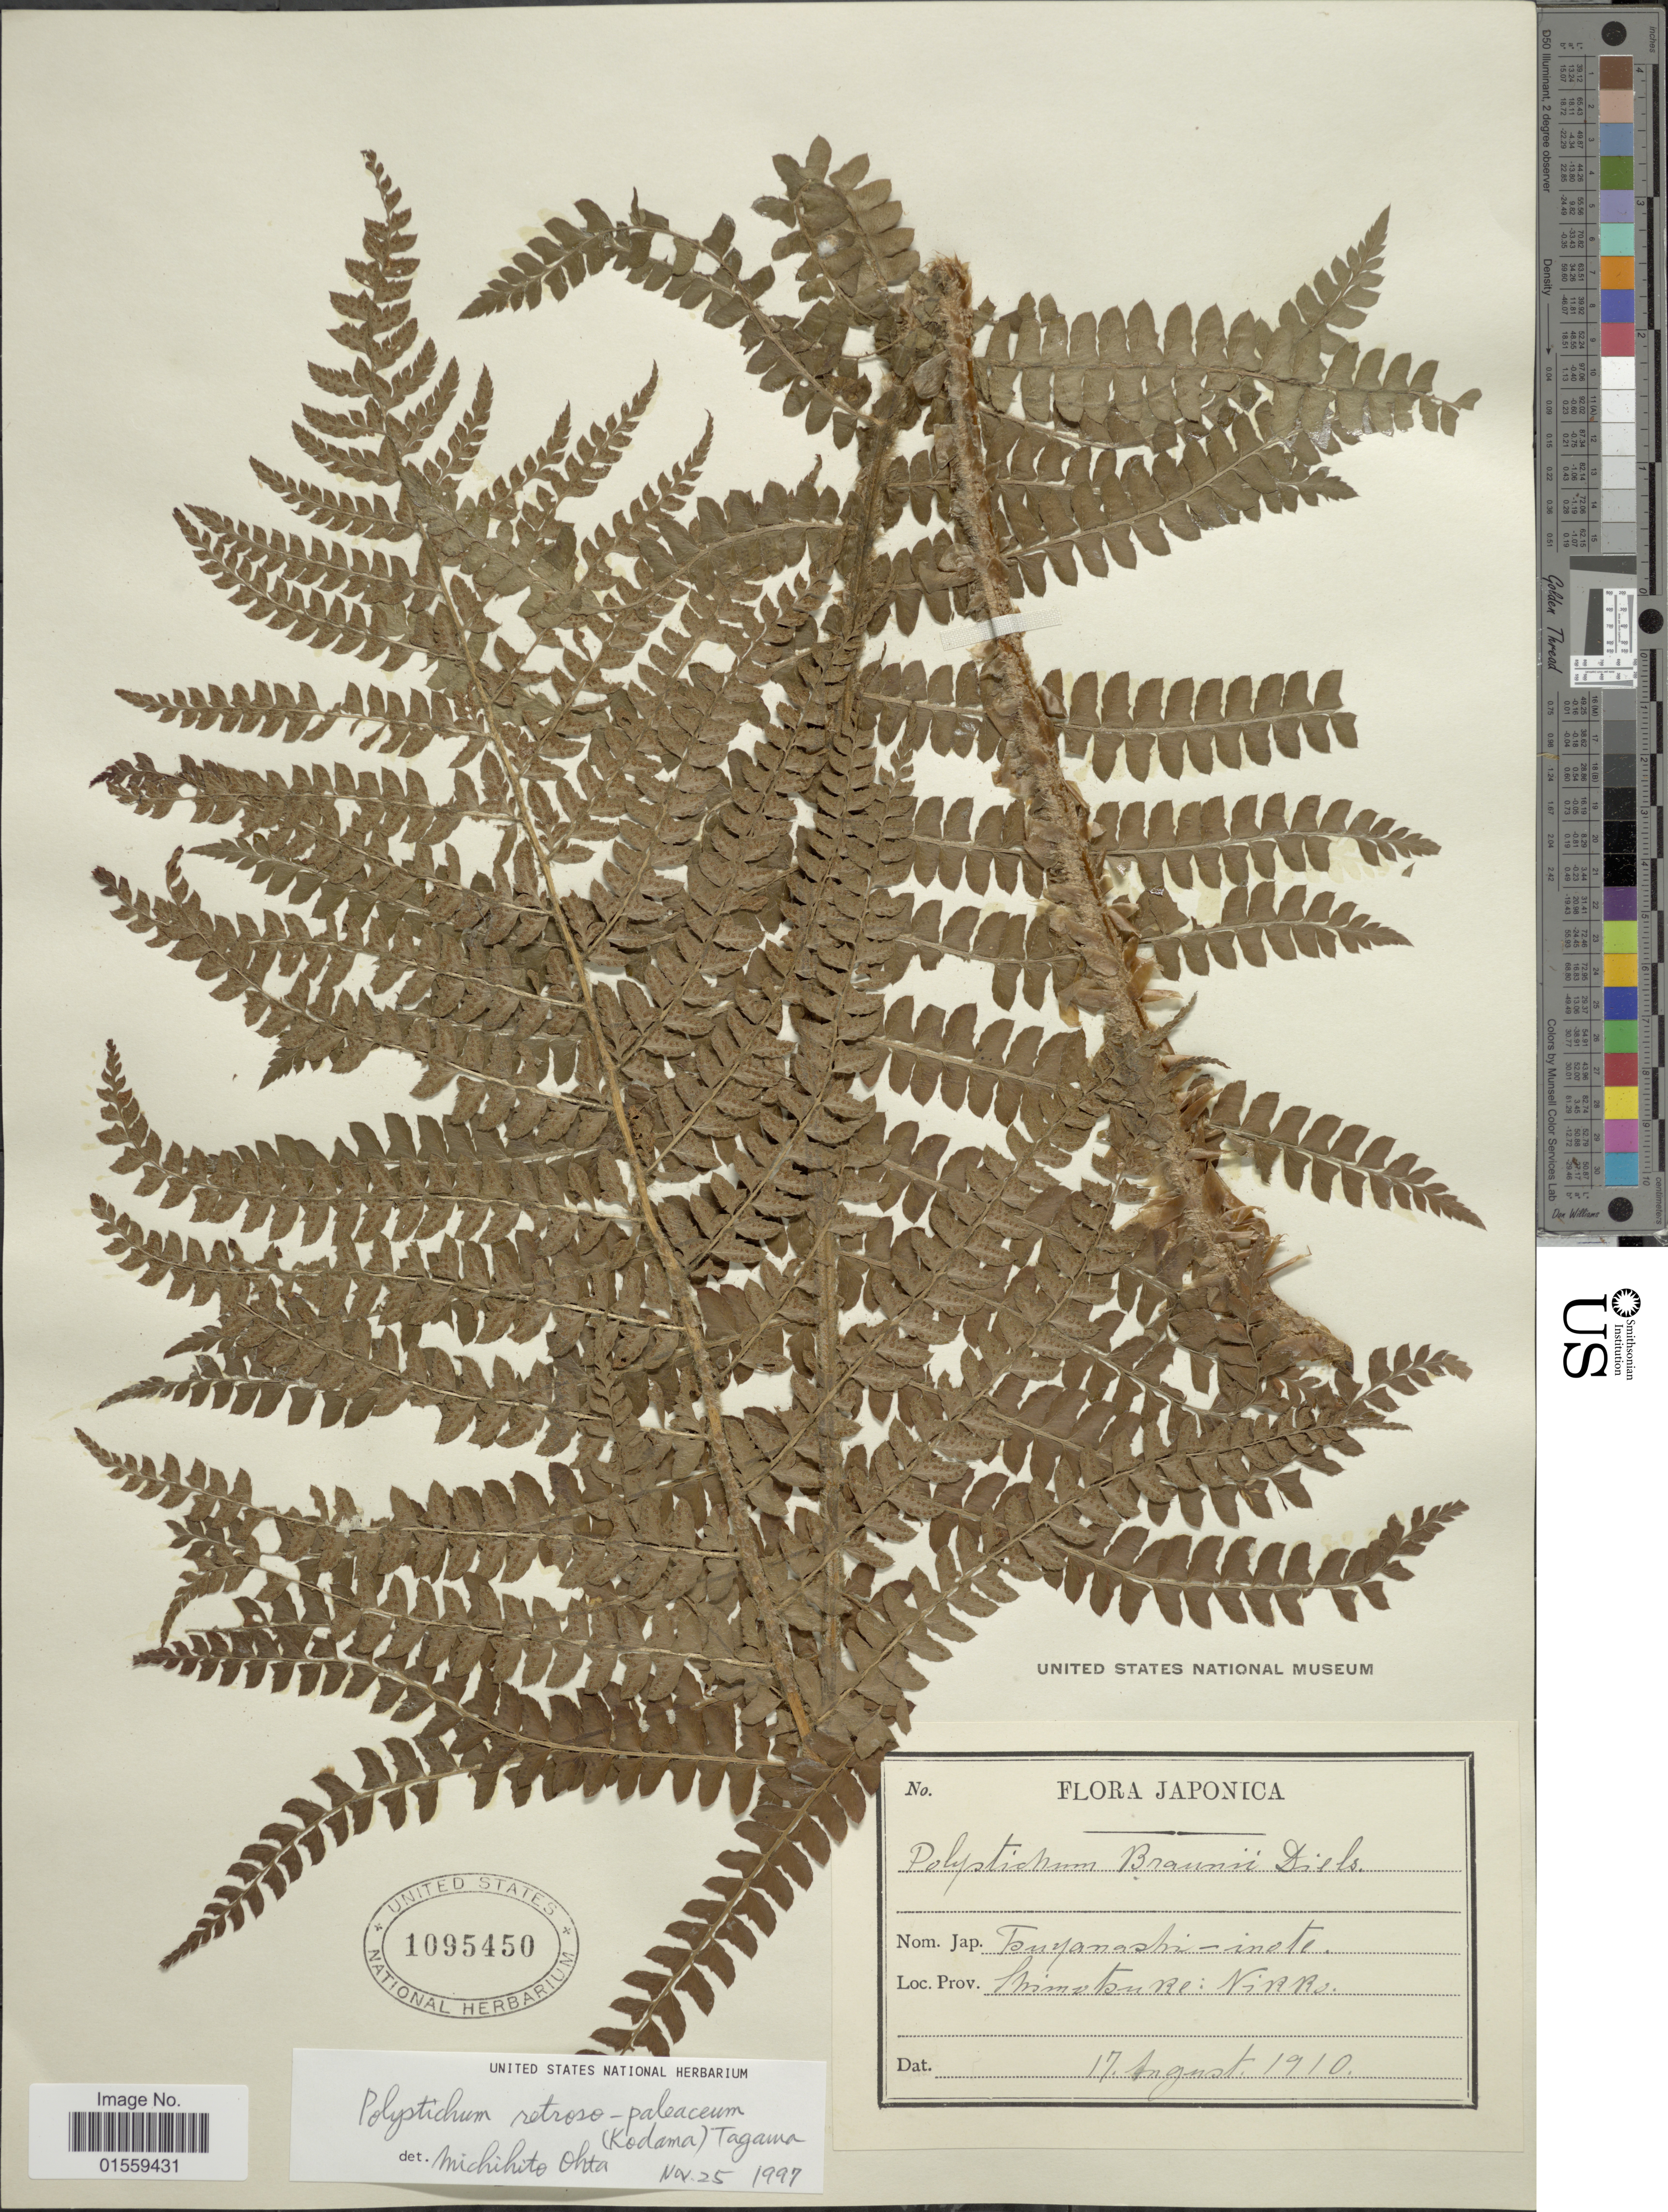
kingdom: Plantae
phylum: Tracheophyta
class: Polypodiopsida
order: Polypodiales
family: Dryopteridaceae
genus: Polystichum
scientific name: Polystichum retrosopaleaceum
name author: (Kodama) Tagawa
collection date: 1910-08-17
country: Japan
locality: Shimotsuke, Nikko.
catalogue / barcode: US 1095450